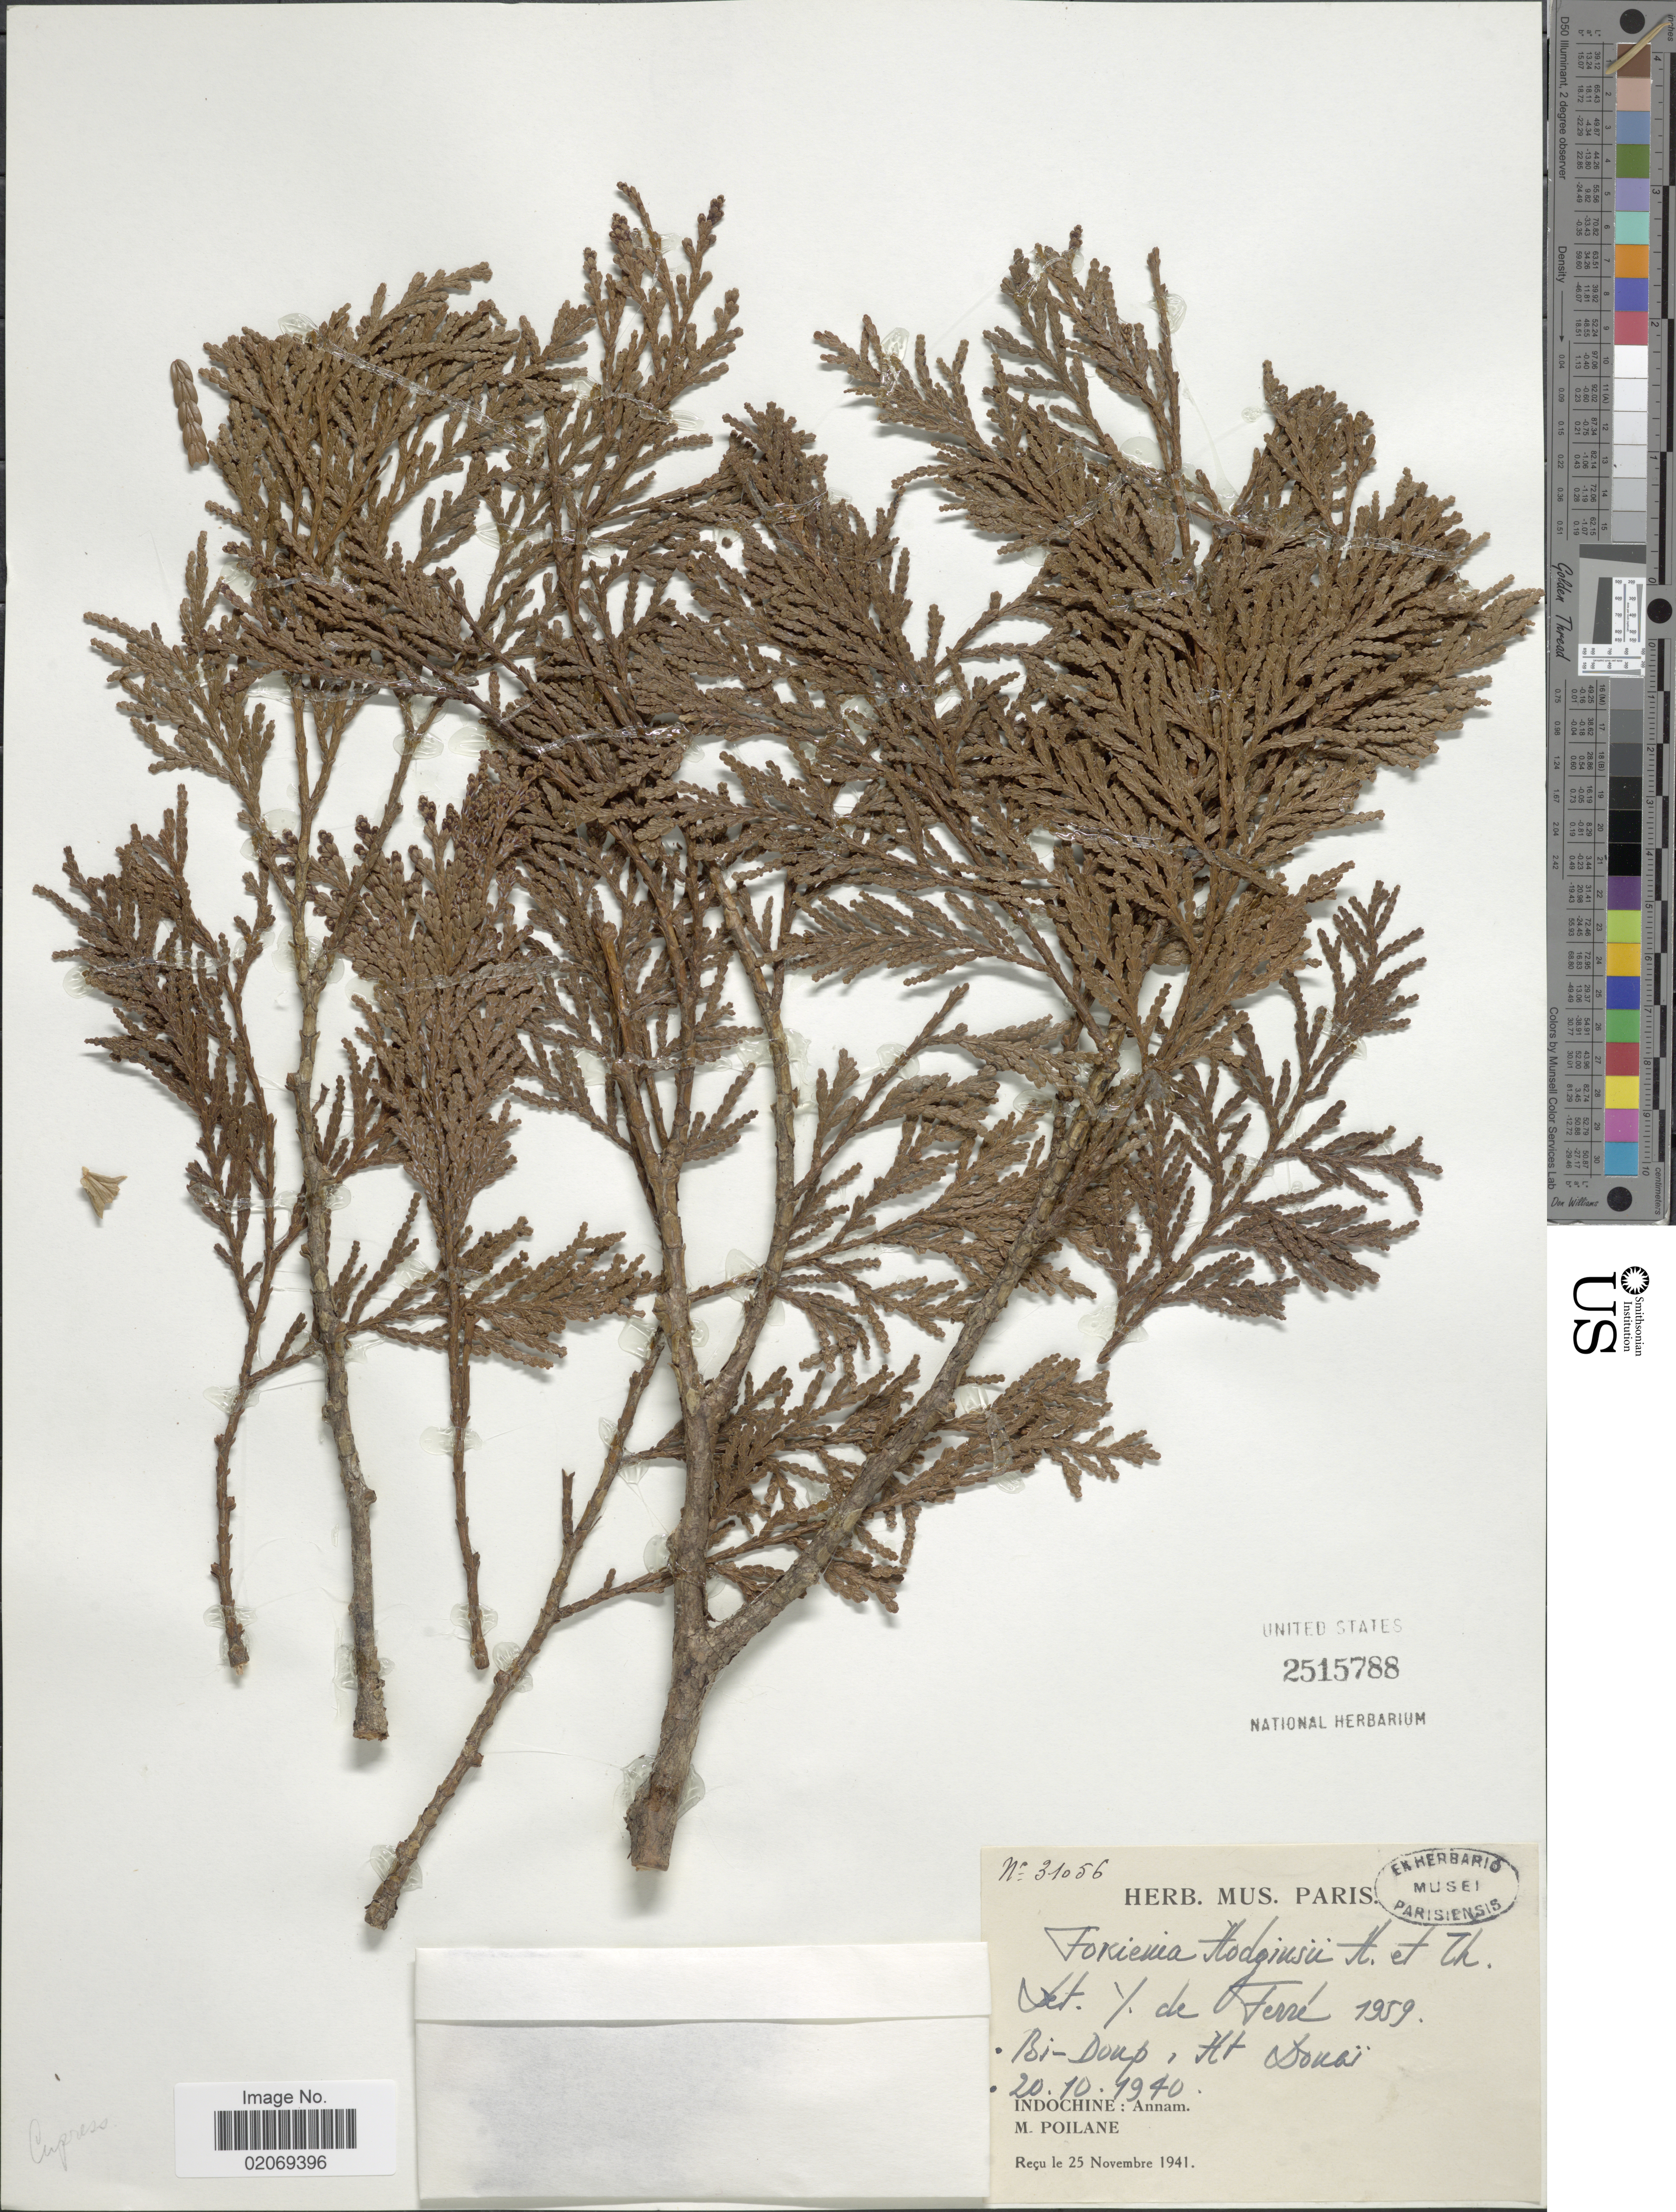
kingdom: Plantae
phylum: Tracheophyta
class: Pinopsida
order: Pinales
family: Cupressaceae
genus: Fokienia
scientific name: Fokienia hodginsii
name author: A. Henry & Thomas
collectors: M. Poilane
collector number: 31056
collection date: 1940-10-20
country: Vietnam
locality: Bi-Doup, Ht Doubi, Indochine: Annam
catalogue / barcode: US 2515788